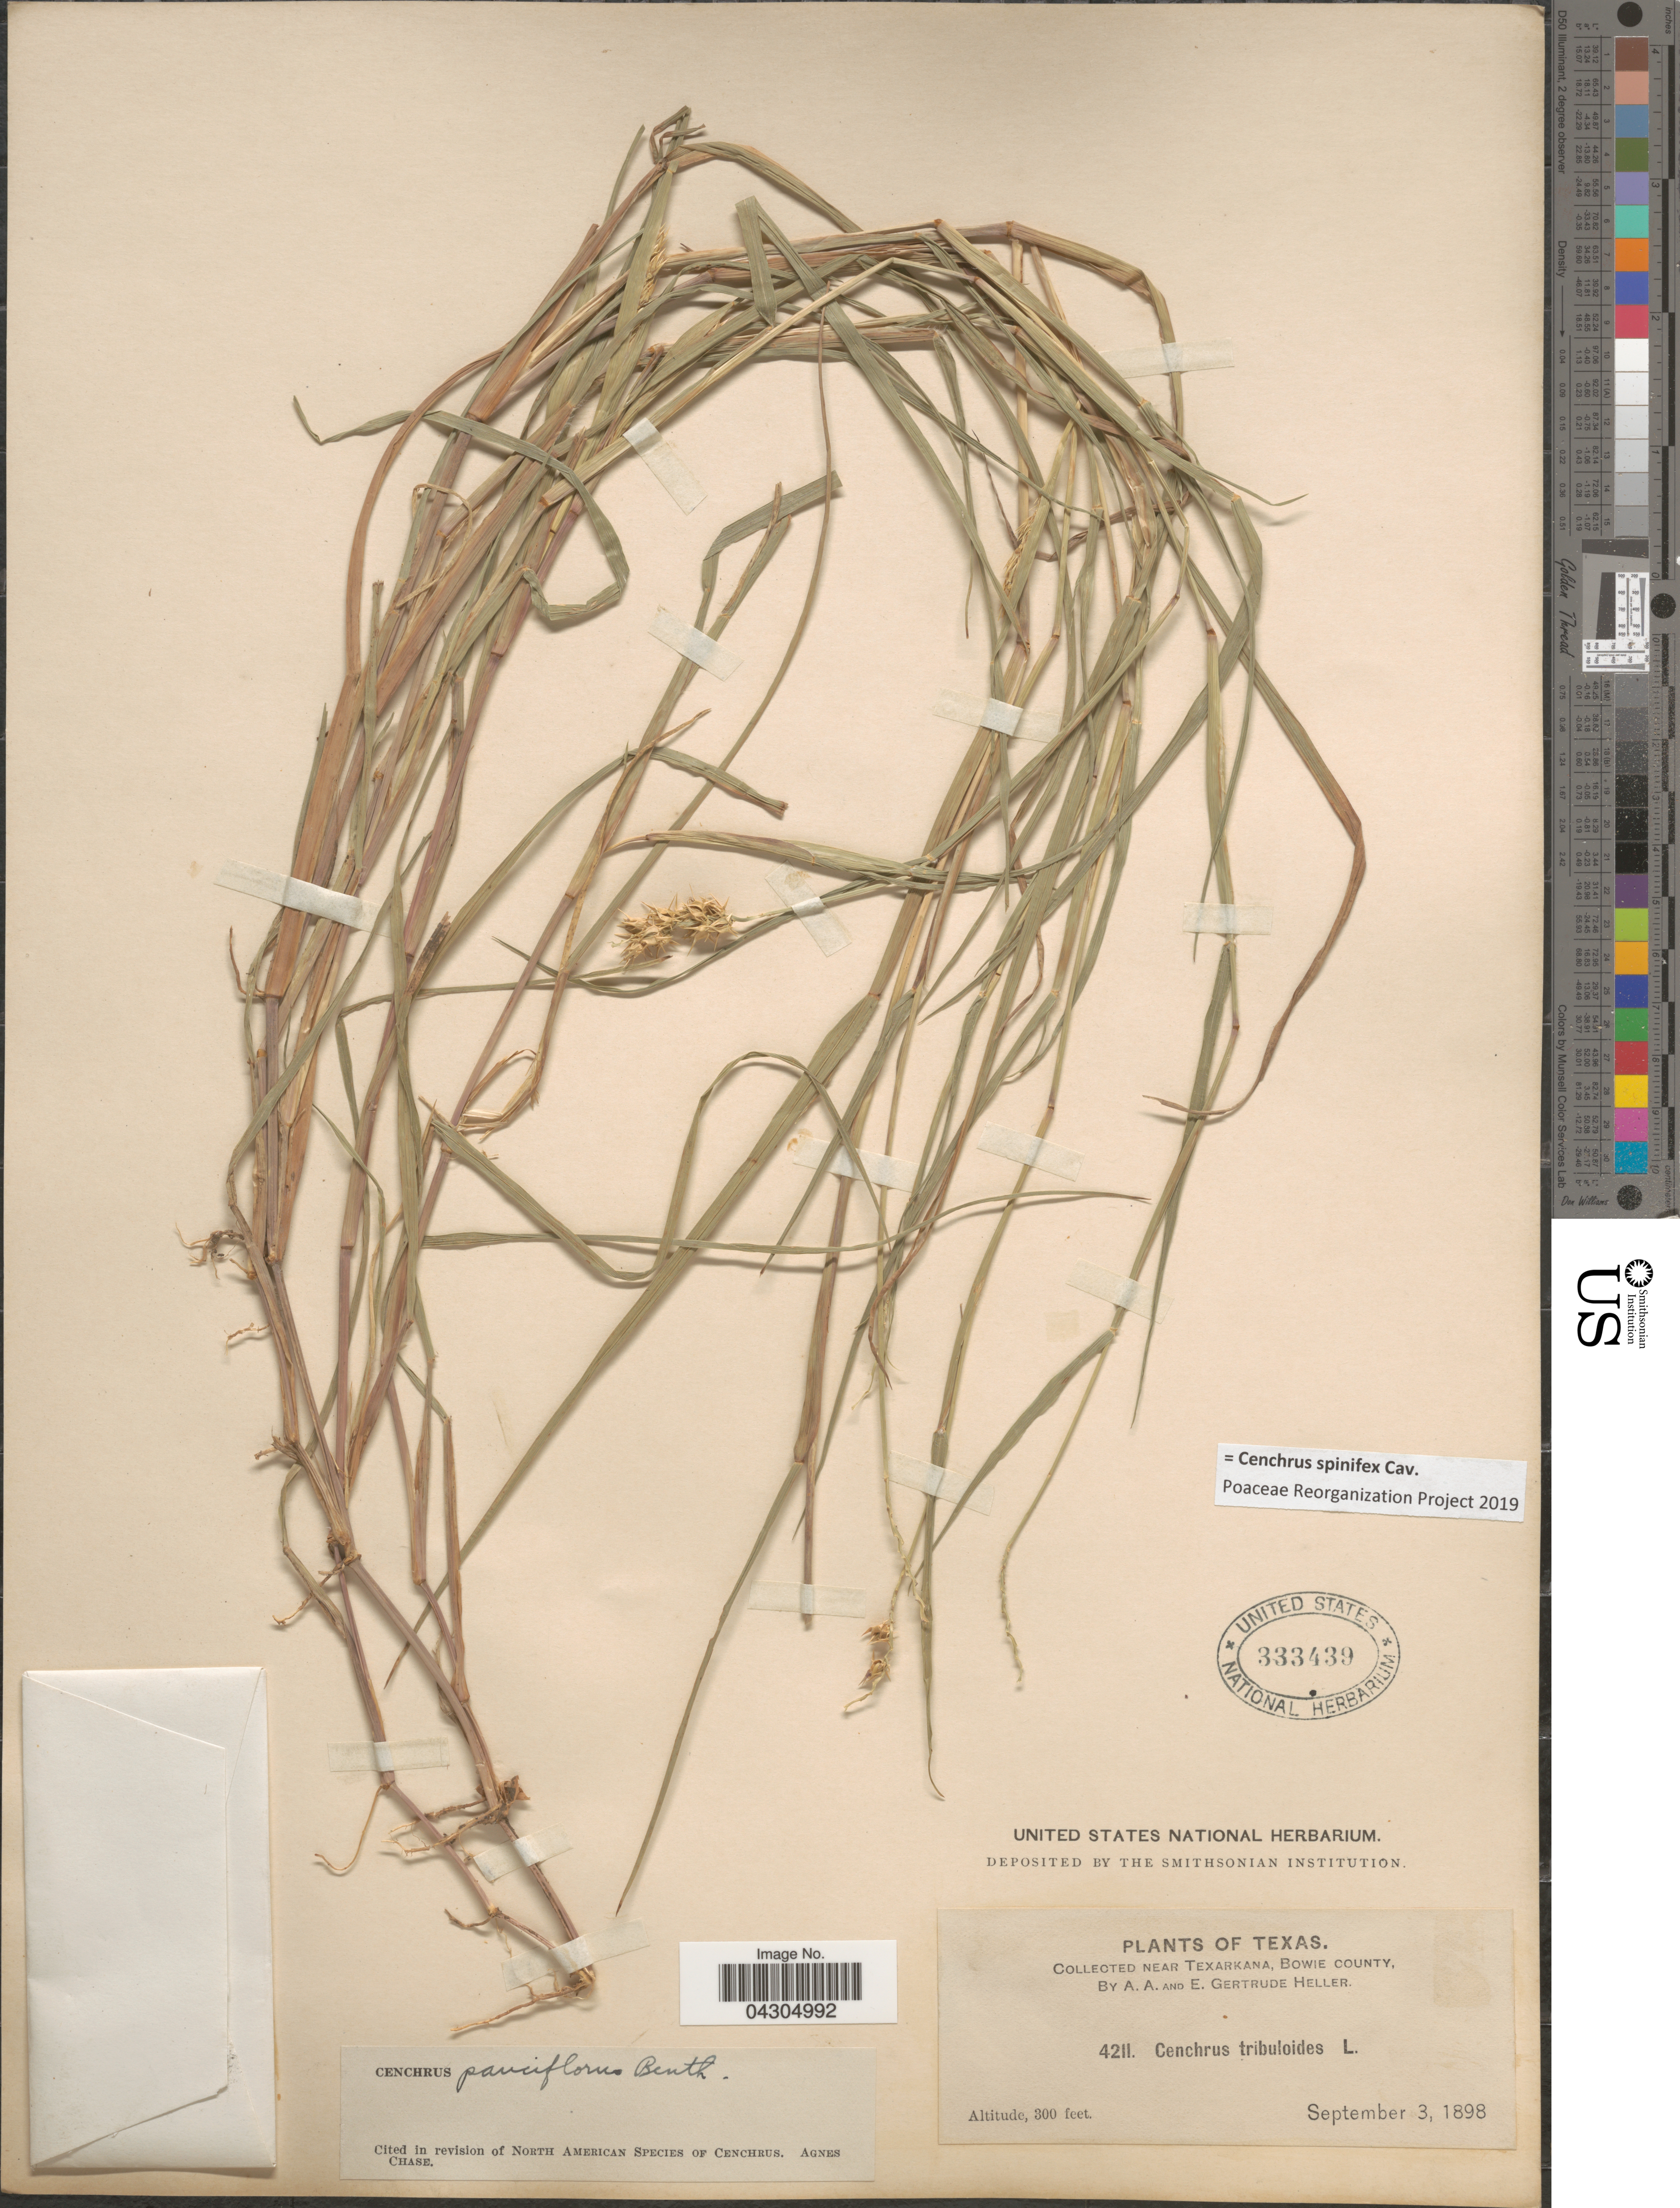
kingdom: Plantae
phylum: Tracheophyta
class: Liliopsida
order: Poales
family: Poaceae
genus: Cenchrus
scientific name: Cenchrus spinifex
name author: Cav.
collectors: A. A. Heller & E. G. Heller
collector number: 4211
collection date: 1898-09-03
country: United States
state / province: Texas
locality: Near Texarkana, Bowie County.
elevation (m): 91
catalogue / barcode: US 333439